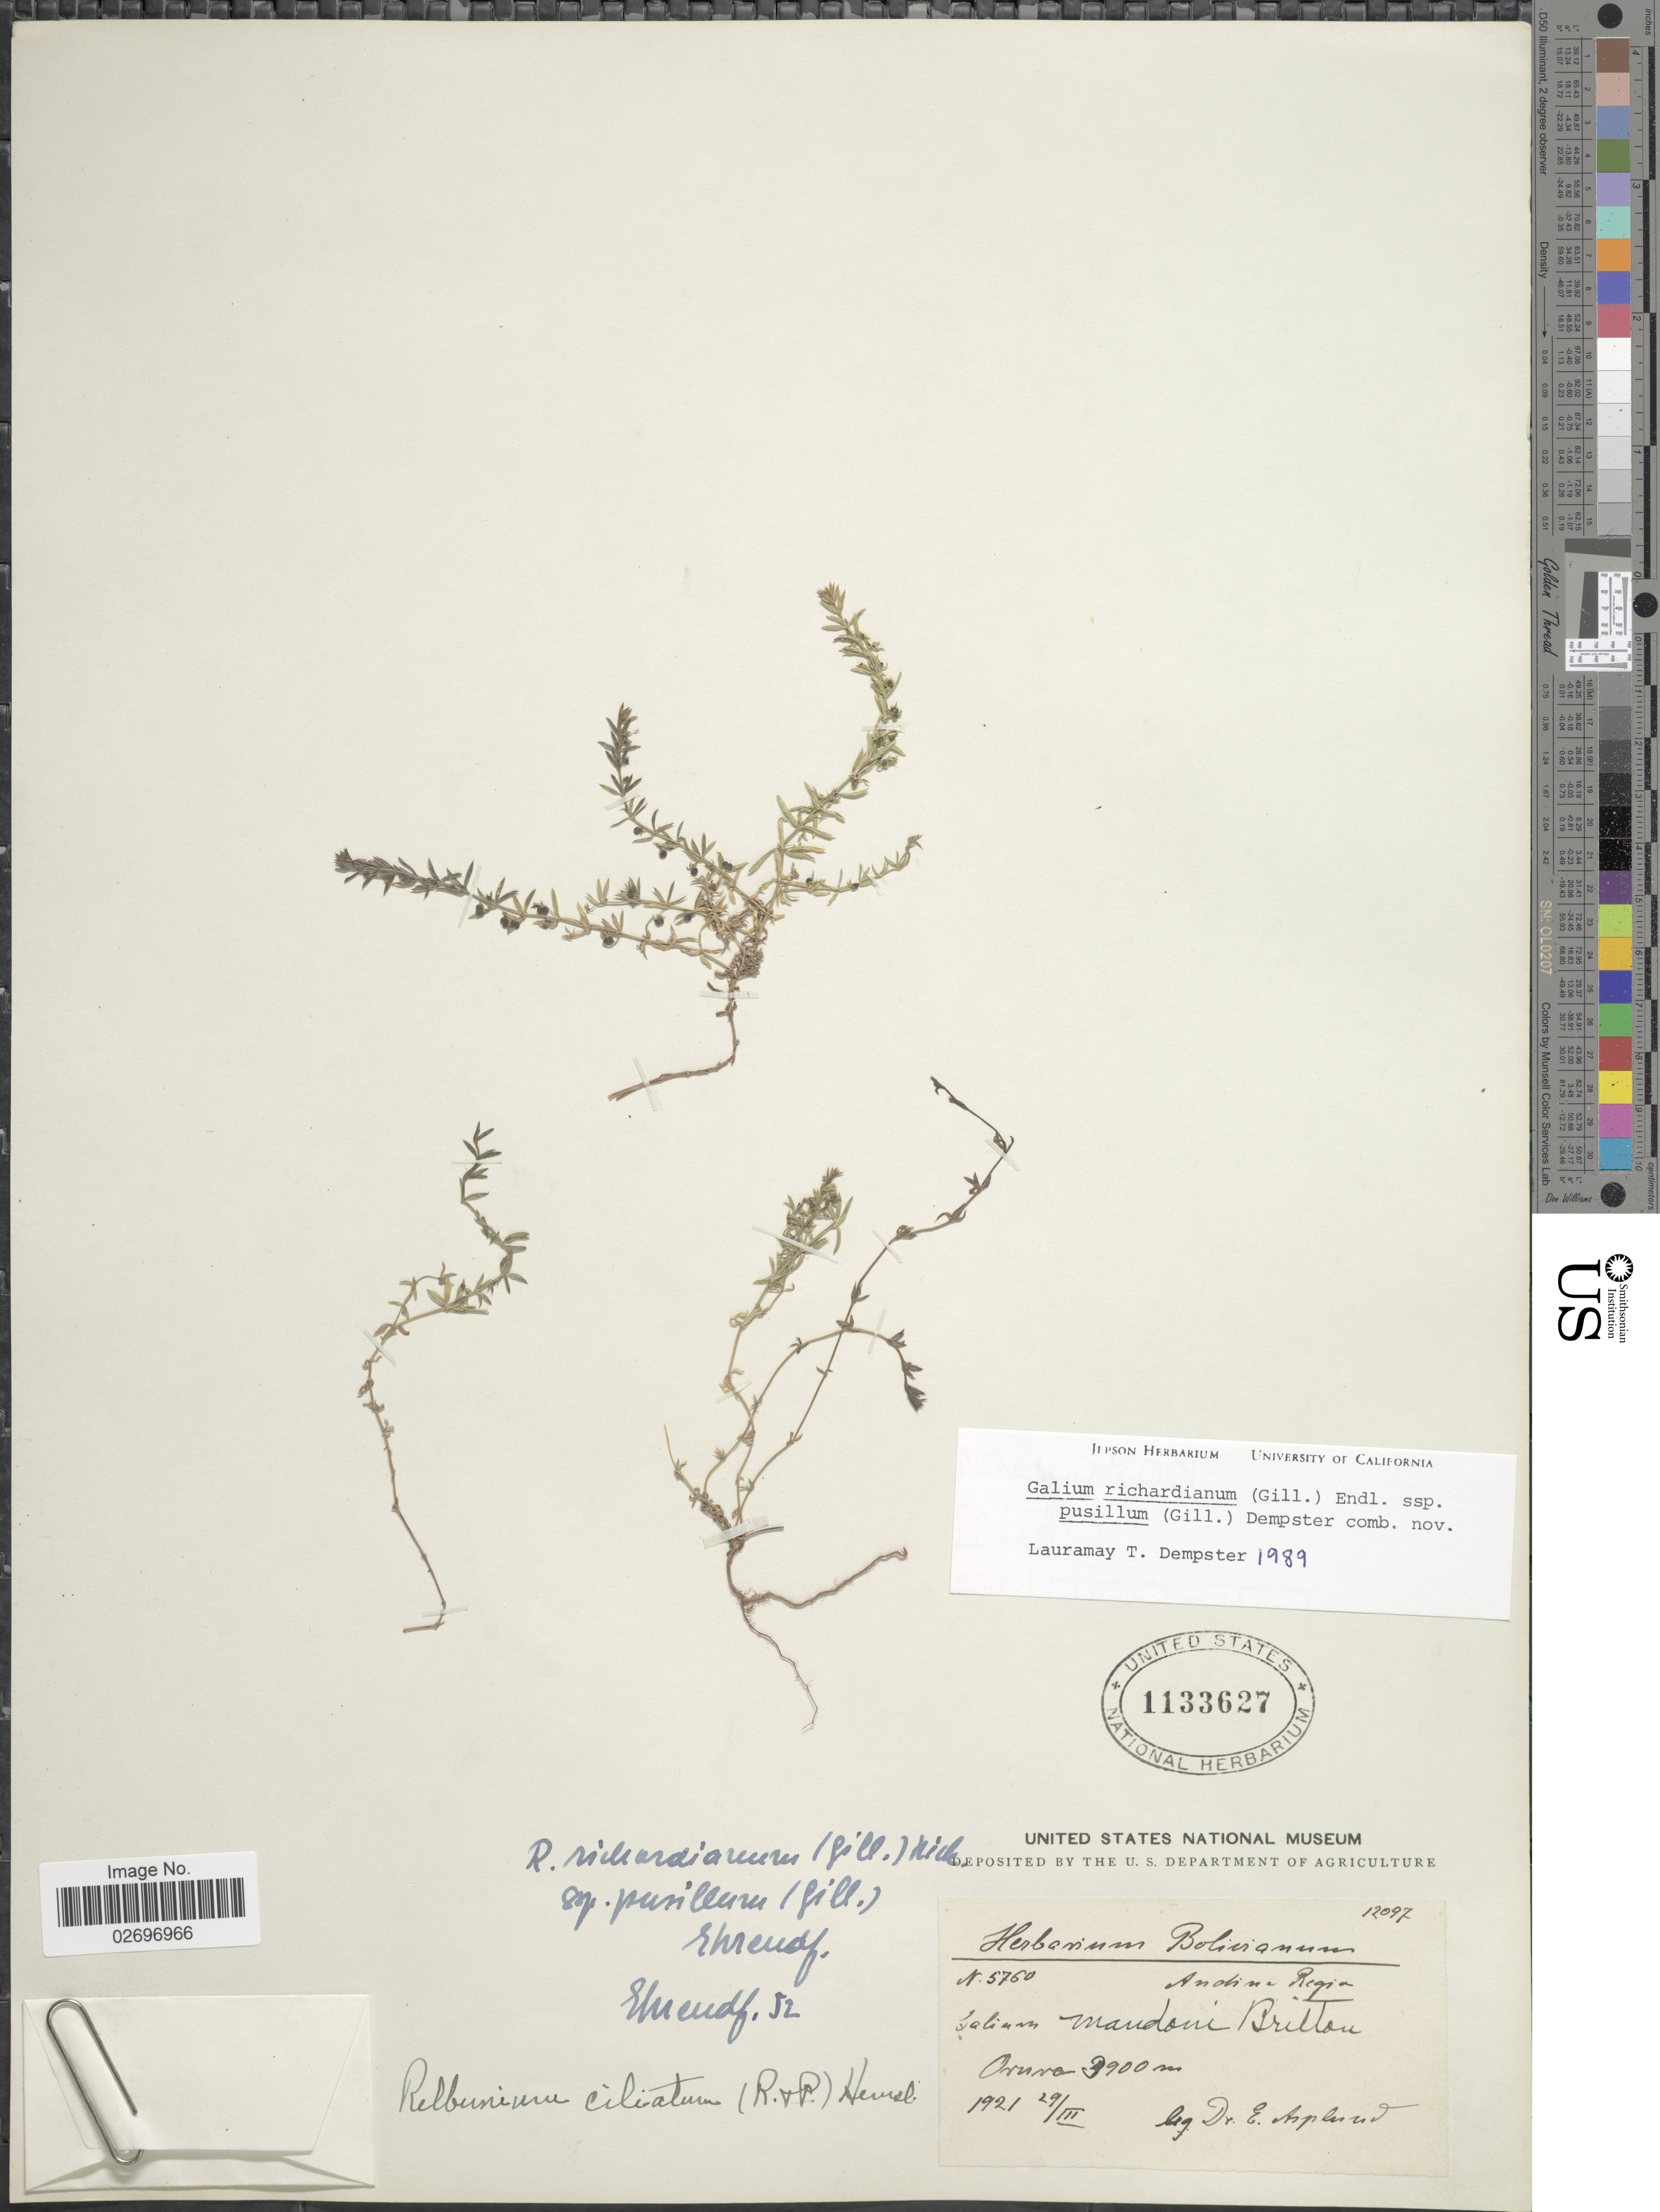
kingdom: Plantae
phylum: Tracheophyta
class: Magnoliopsida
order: Gentianales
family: Rubiaceae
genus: Galium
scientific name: Galium richardianum subsp. pusillum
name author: (Gillies ex Hook. & Arn.) Dempster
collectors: E. Asplund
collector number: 5760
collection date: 1921-03-29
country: Bolivia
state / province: Oruro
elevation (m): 3900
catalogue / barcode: US 1133627